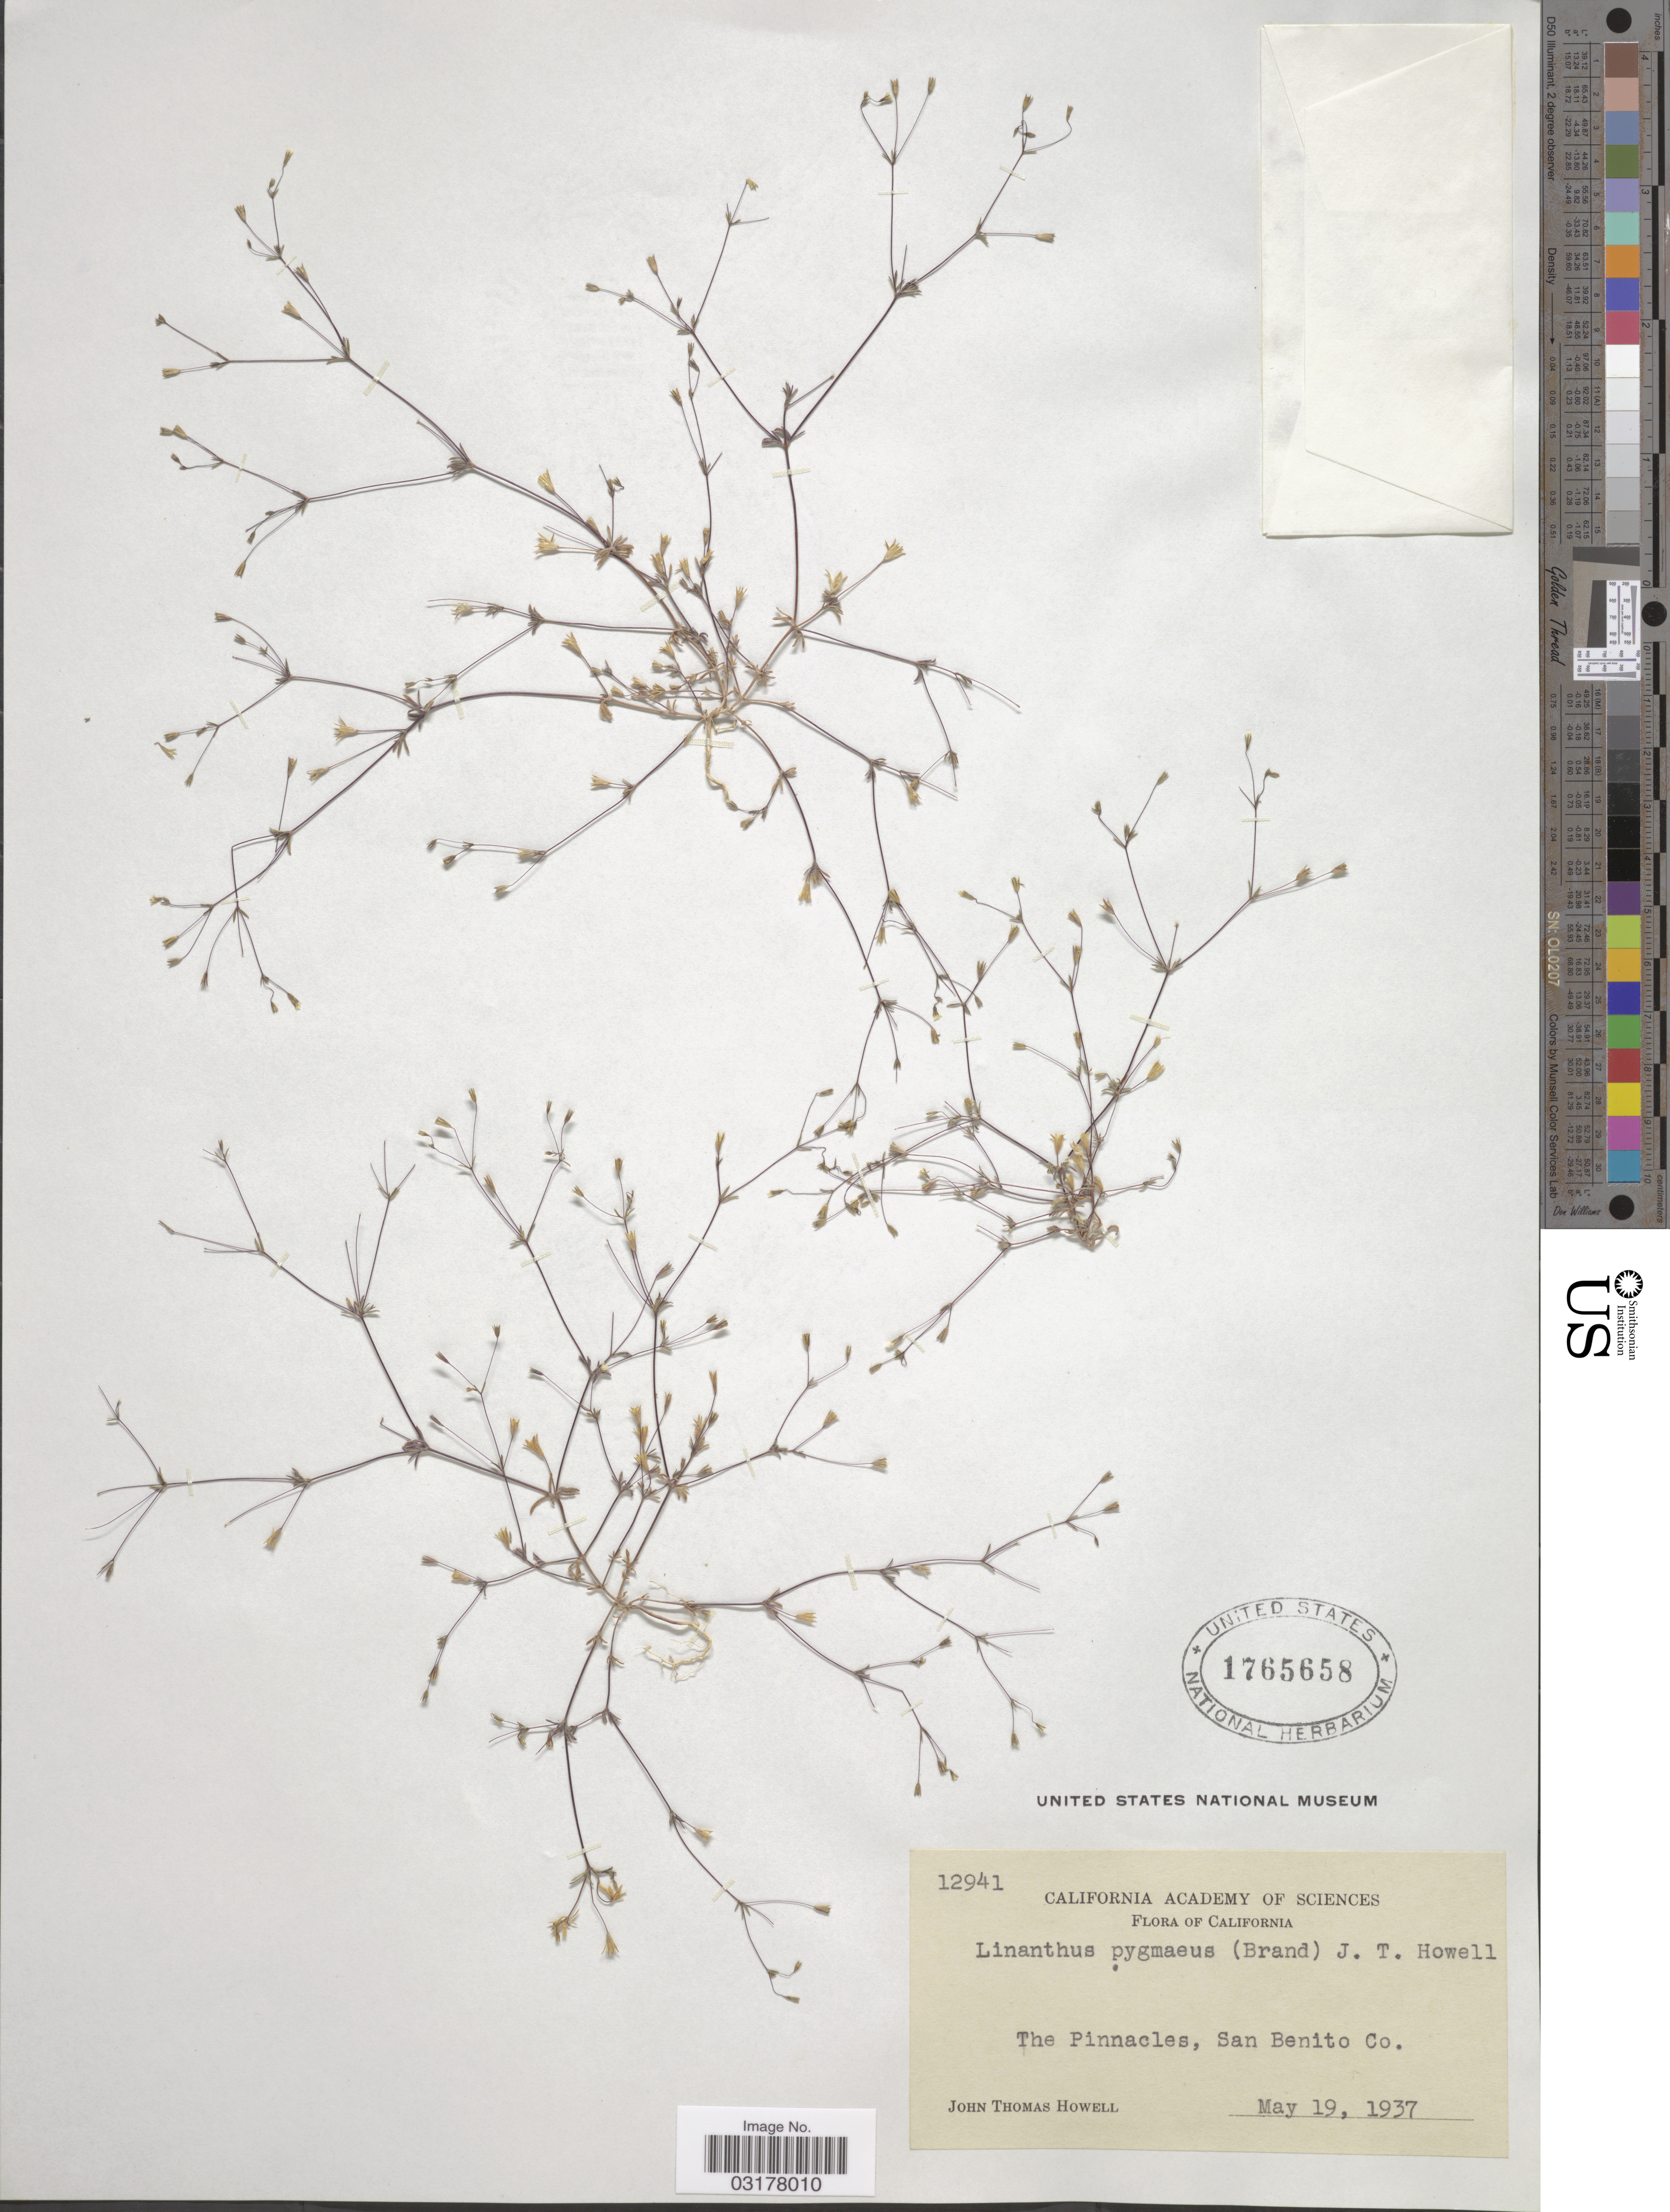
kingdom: Plantae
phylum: Tracheophyta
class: Magnoliopsida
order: Ericales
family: Polemoniaceae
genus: Leptosiphon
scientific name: Leptosiphon pygmaeus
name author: (Brand) J.M. Porter & L.A. Johnson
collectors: J. T. Howell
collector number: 12941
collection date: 1937-05-19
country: United States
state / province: California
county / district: San Benito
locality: The Pinnacles, San Benito Co.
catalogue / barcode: US 1765658